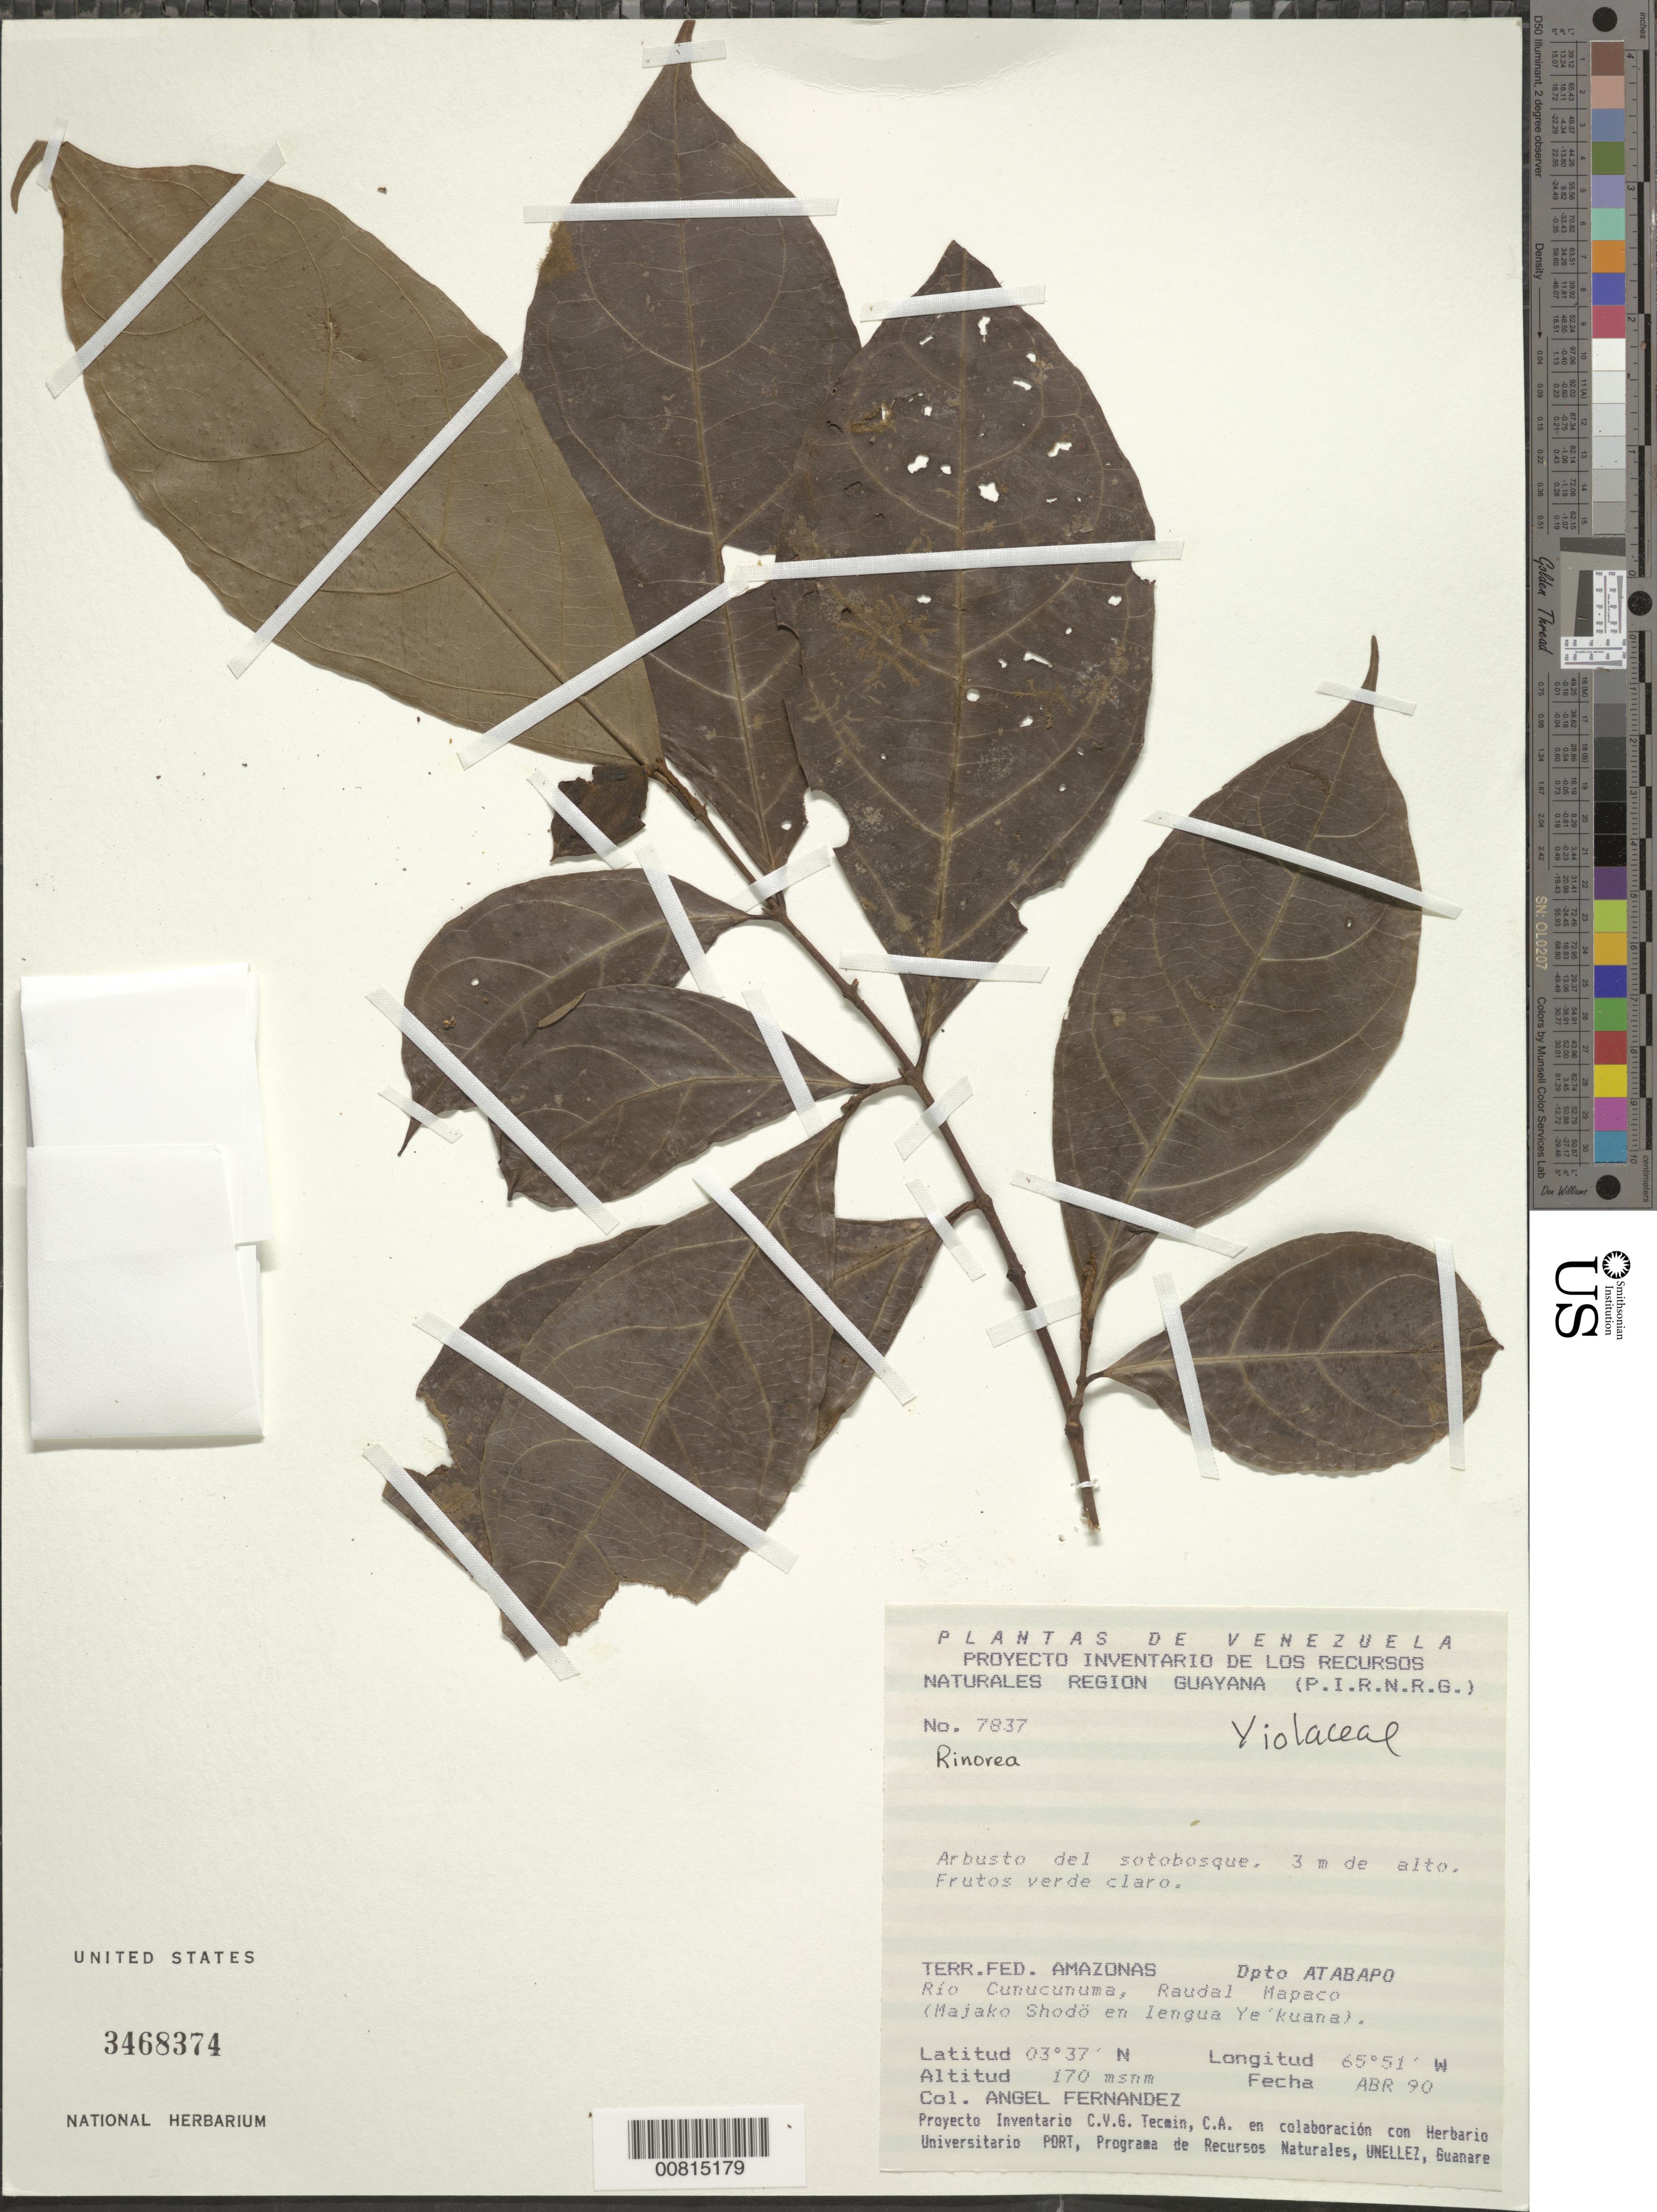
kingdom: Plantae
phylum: Tracheophyta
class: Magnoliopsida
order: Malpighiales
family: Violaceae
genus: Rinorea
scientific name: Rinorea sp.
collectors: A. Fernández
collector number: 7837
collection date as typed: Apr-90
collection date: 1990-04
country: Venezuela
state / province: Amazonas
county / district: Atabapo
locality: Río Cunucunama, raudal Mapaco (Majako Shodö)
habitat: Sotobosque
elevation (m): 170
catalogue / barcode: US 3468374